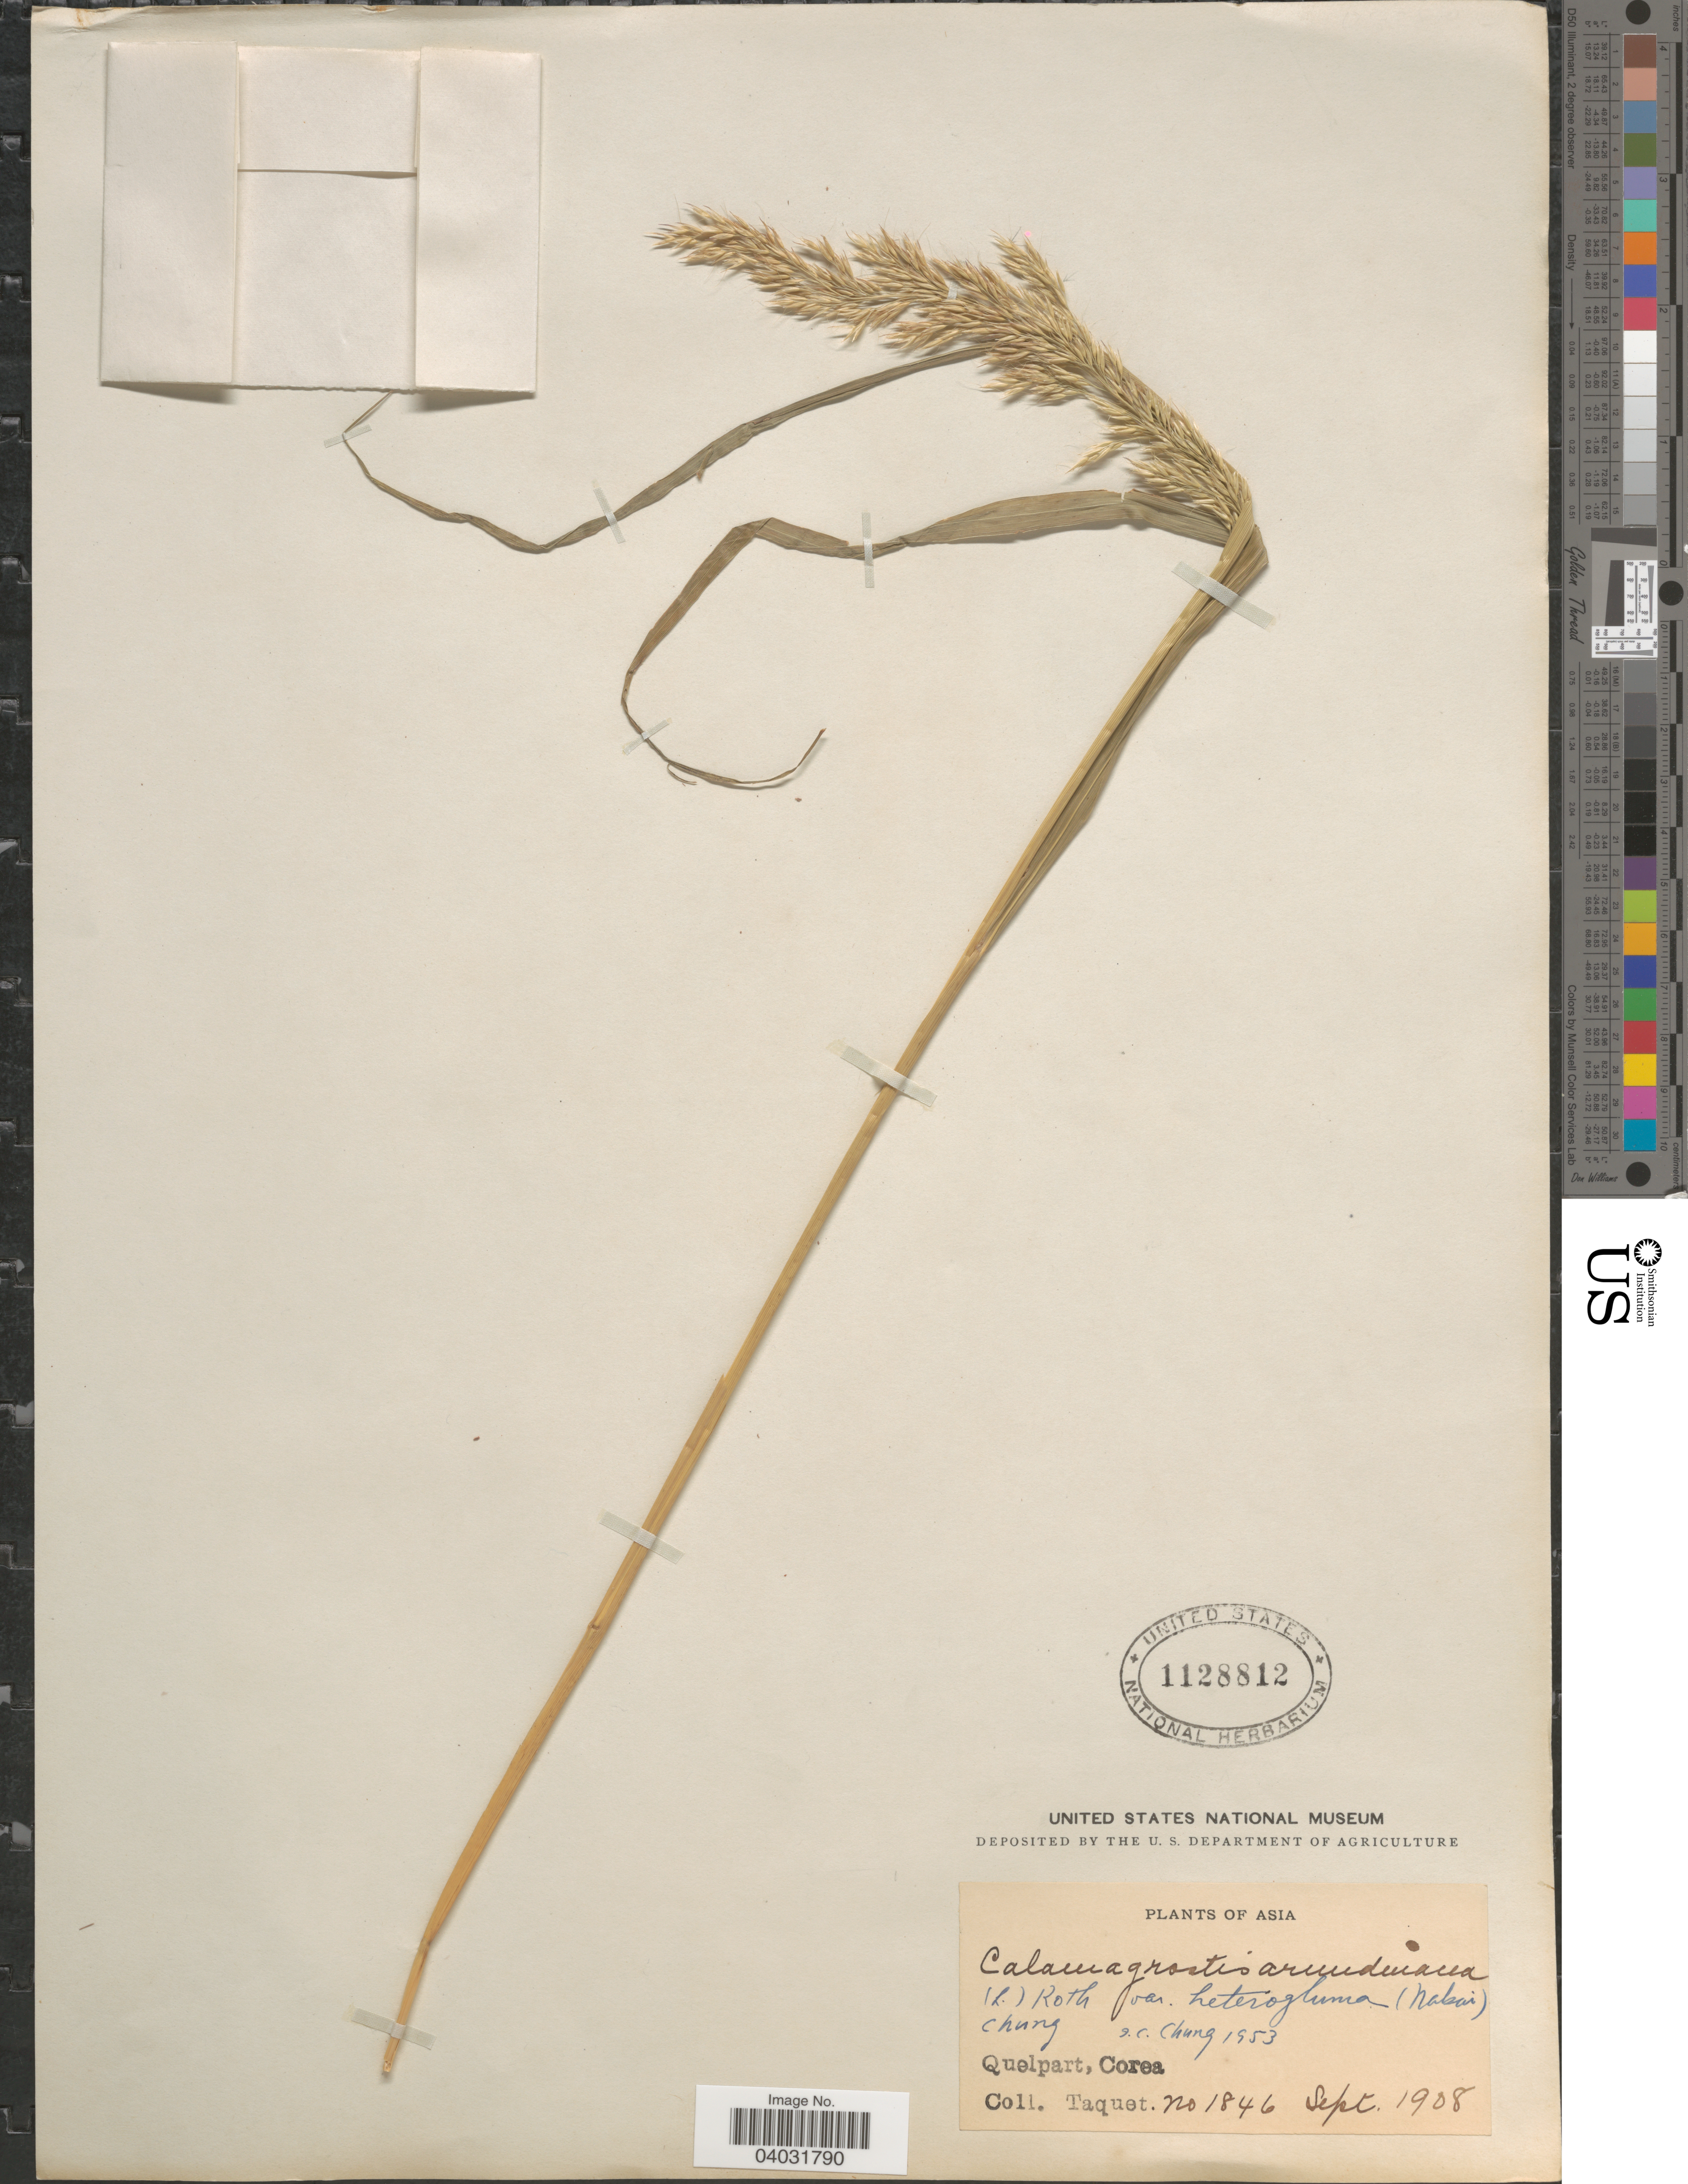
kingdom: Plantae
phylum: Tracheophyta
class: Liliopsida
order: Poales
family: Poaceae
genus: Calamagrostis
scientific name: Calamagrostis arundinacea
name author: (L.) Roth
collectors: Taquet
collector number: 1846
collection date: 1908-09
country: South Korea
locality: Quelpart, Corea.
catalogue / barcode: US 1128812